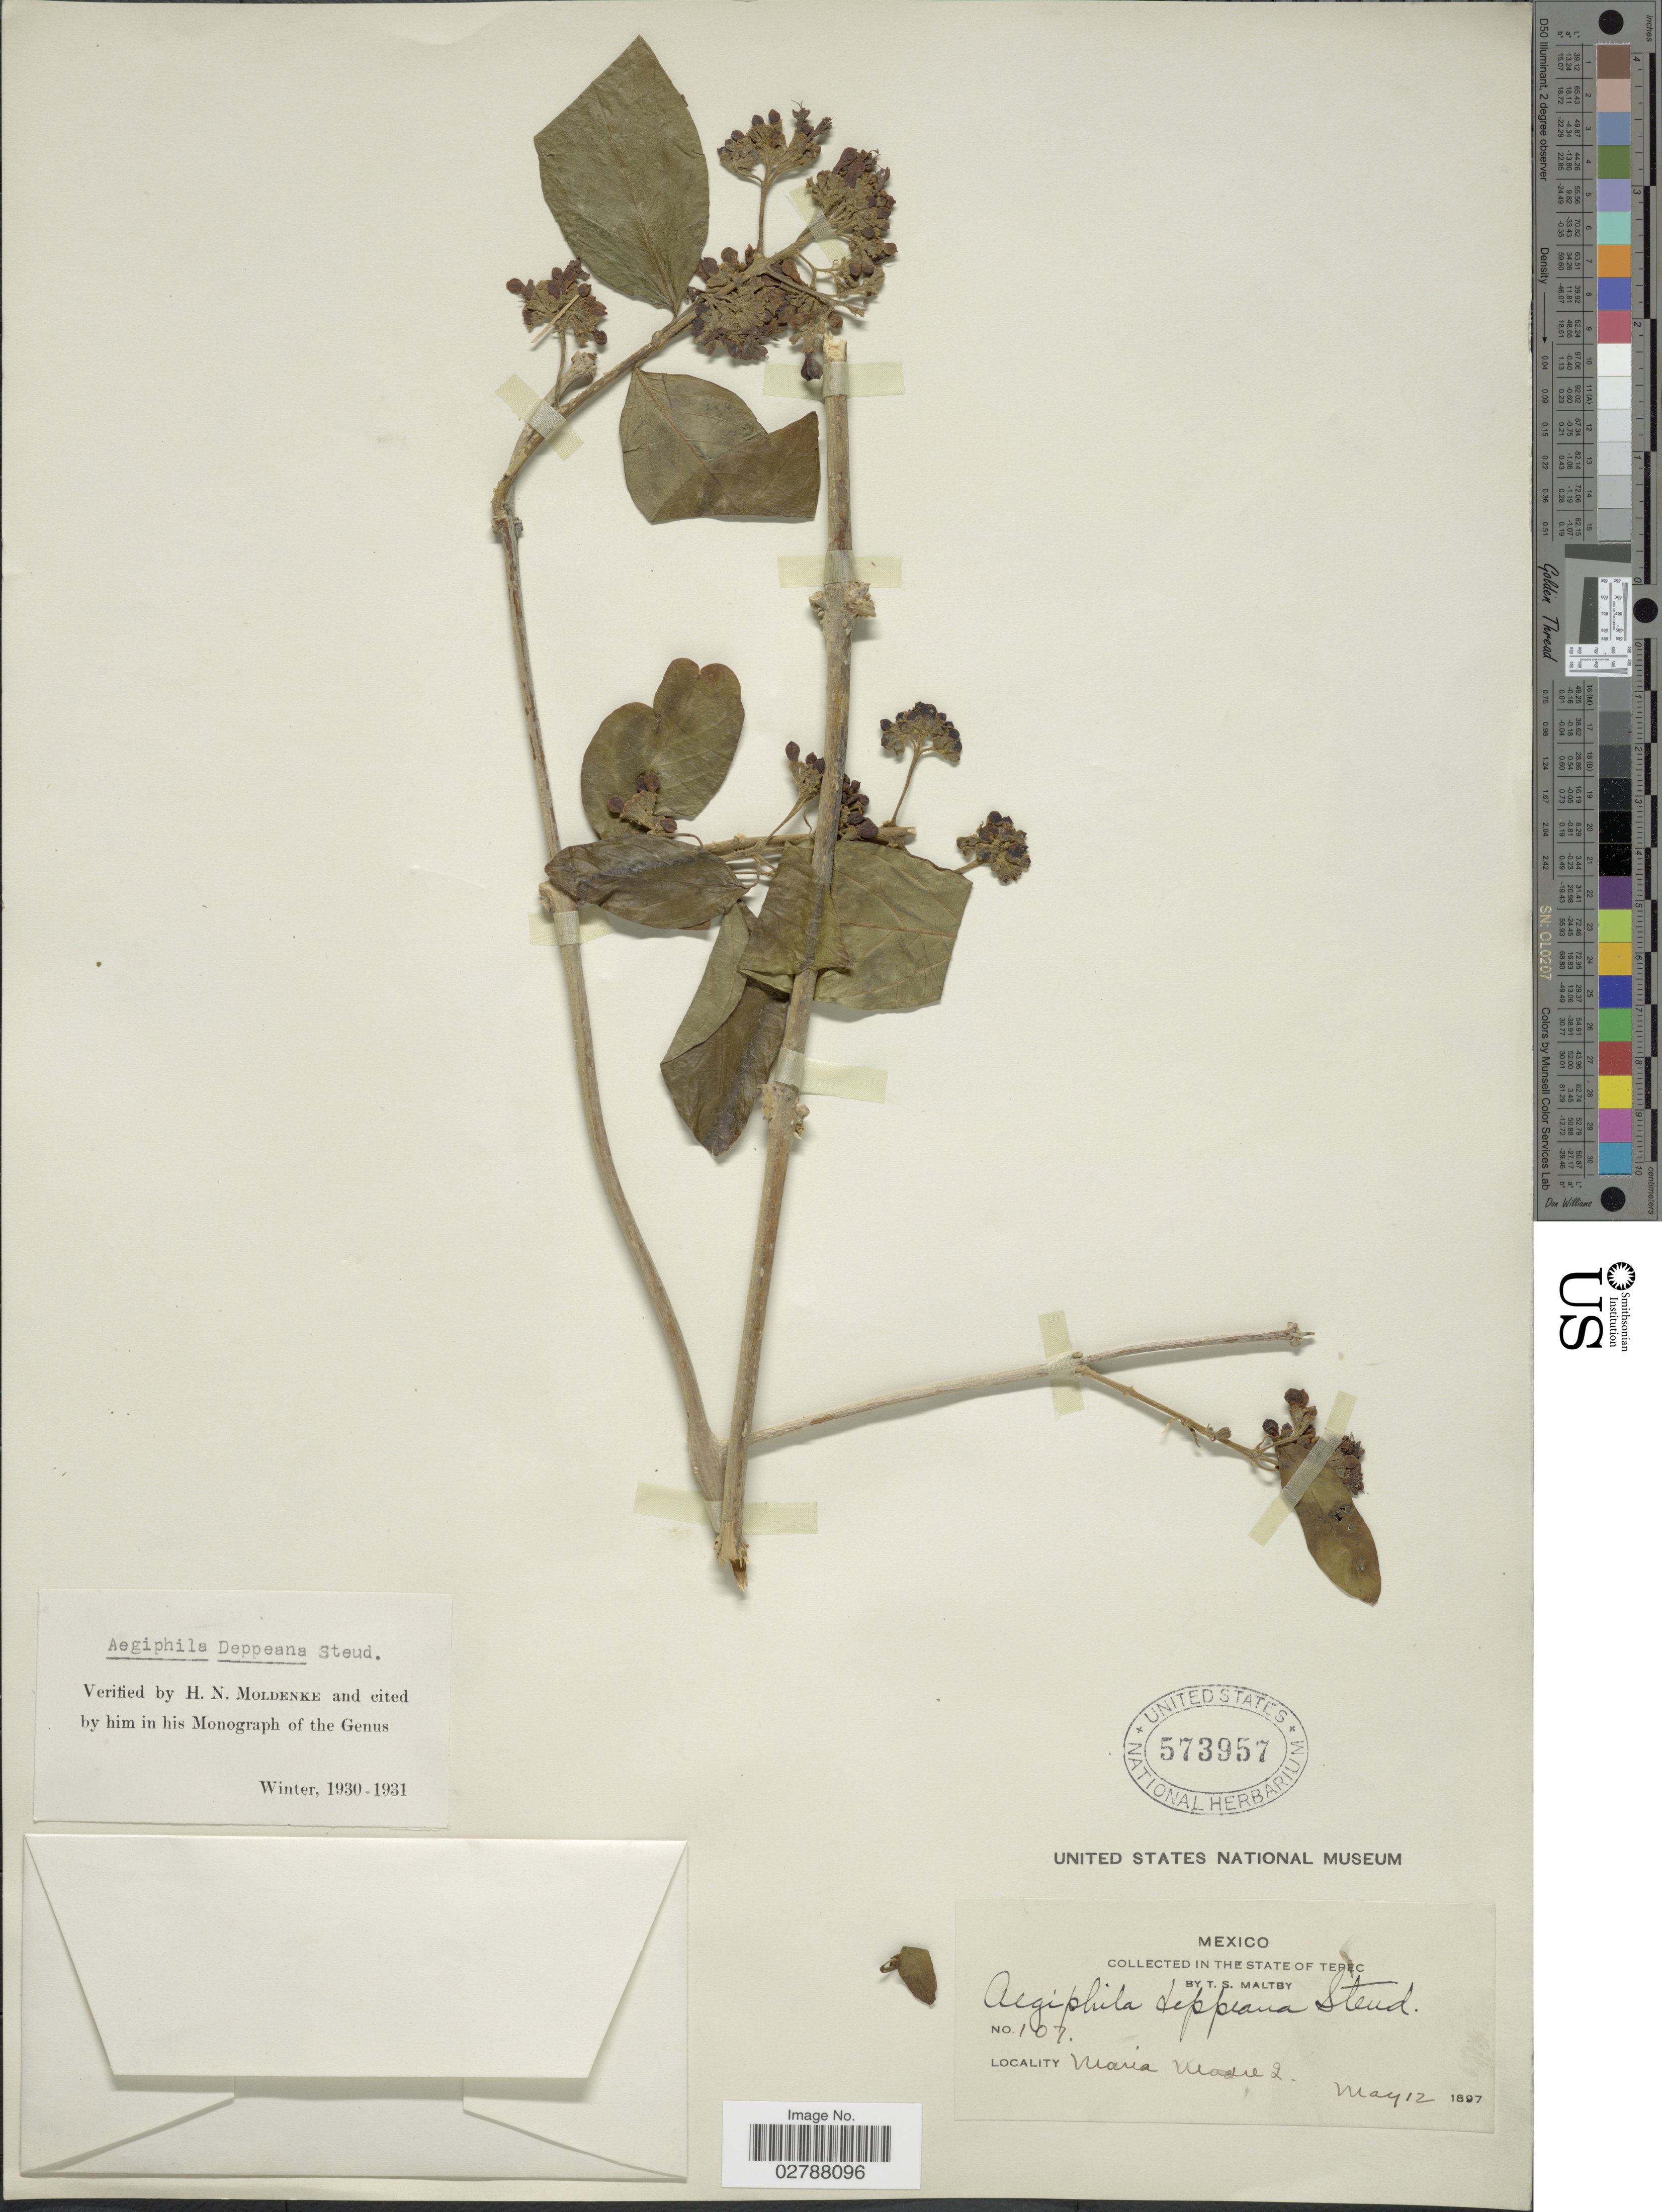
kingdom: Plantae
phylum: Tracheophyta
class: Magnoliopsida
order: Lamiales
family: Lamiaceae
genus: Aegiphila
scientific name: Aegiphila deppeana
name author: Steud.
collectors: T. S. Maltby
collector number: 107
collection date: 1897-05-12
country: Mexico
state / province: Nayarit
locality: In the State of Tepec. Maria Madre I.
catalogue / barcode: US 573957